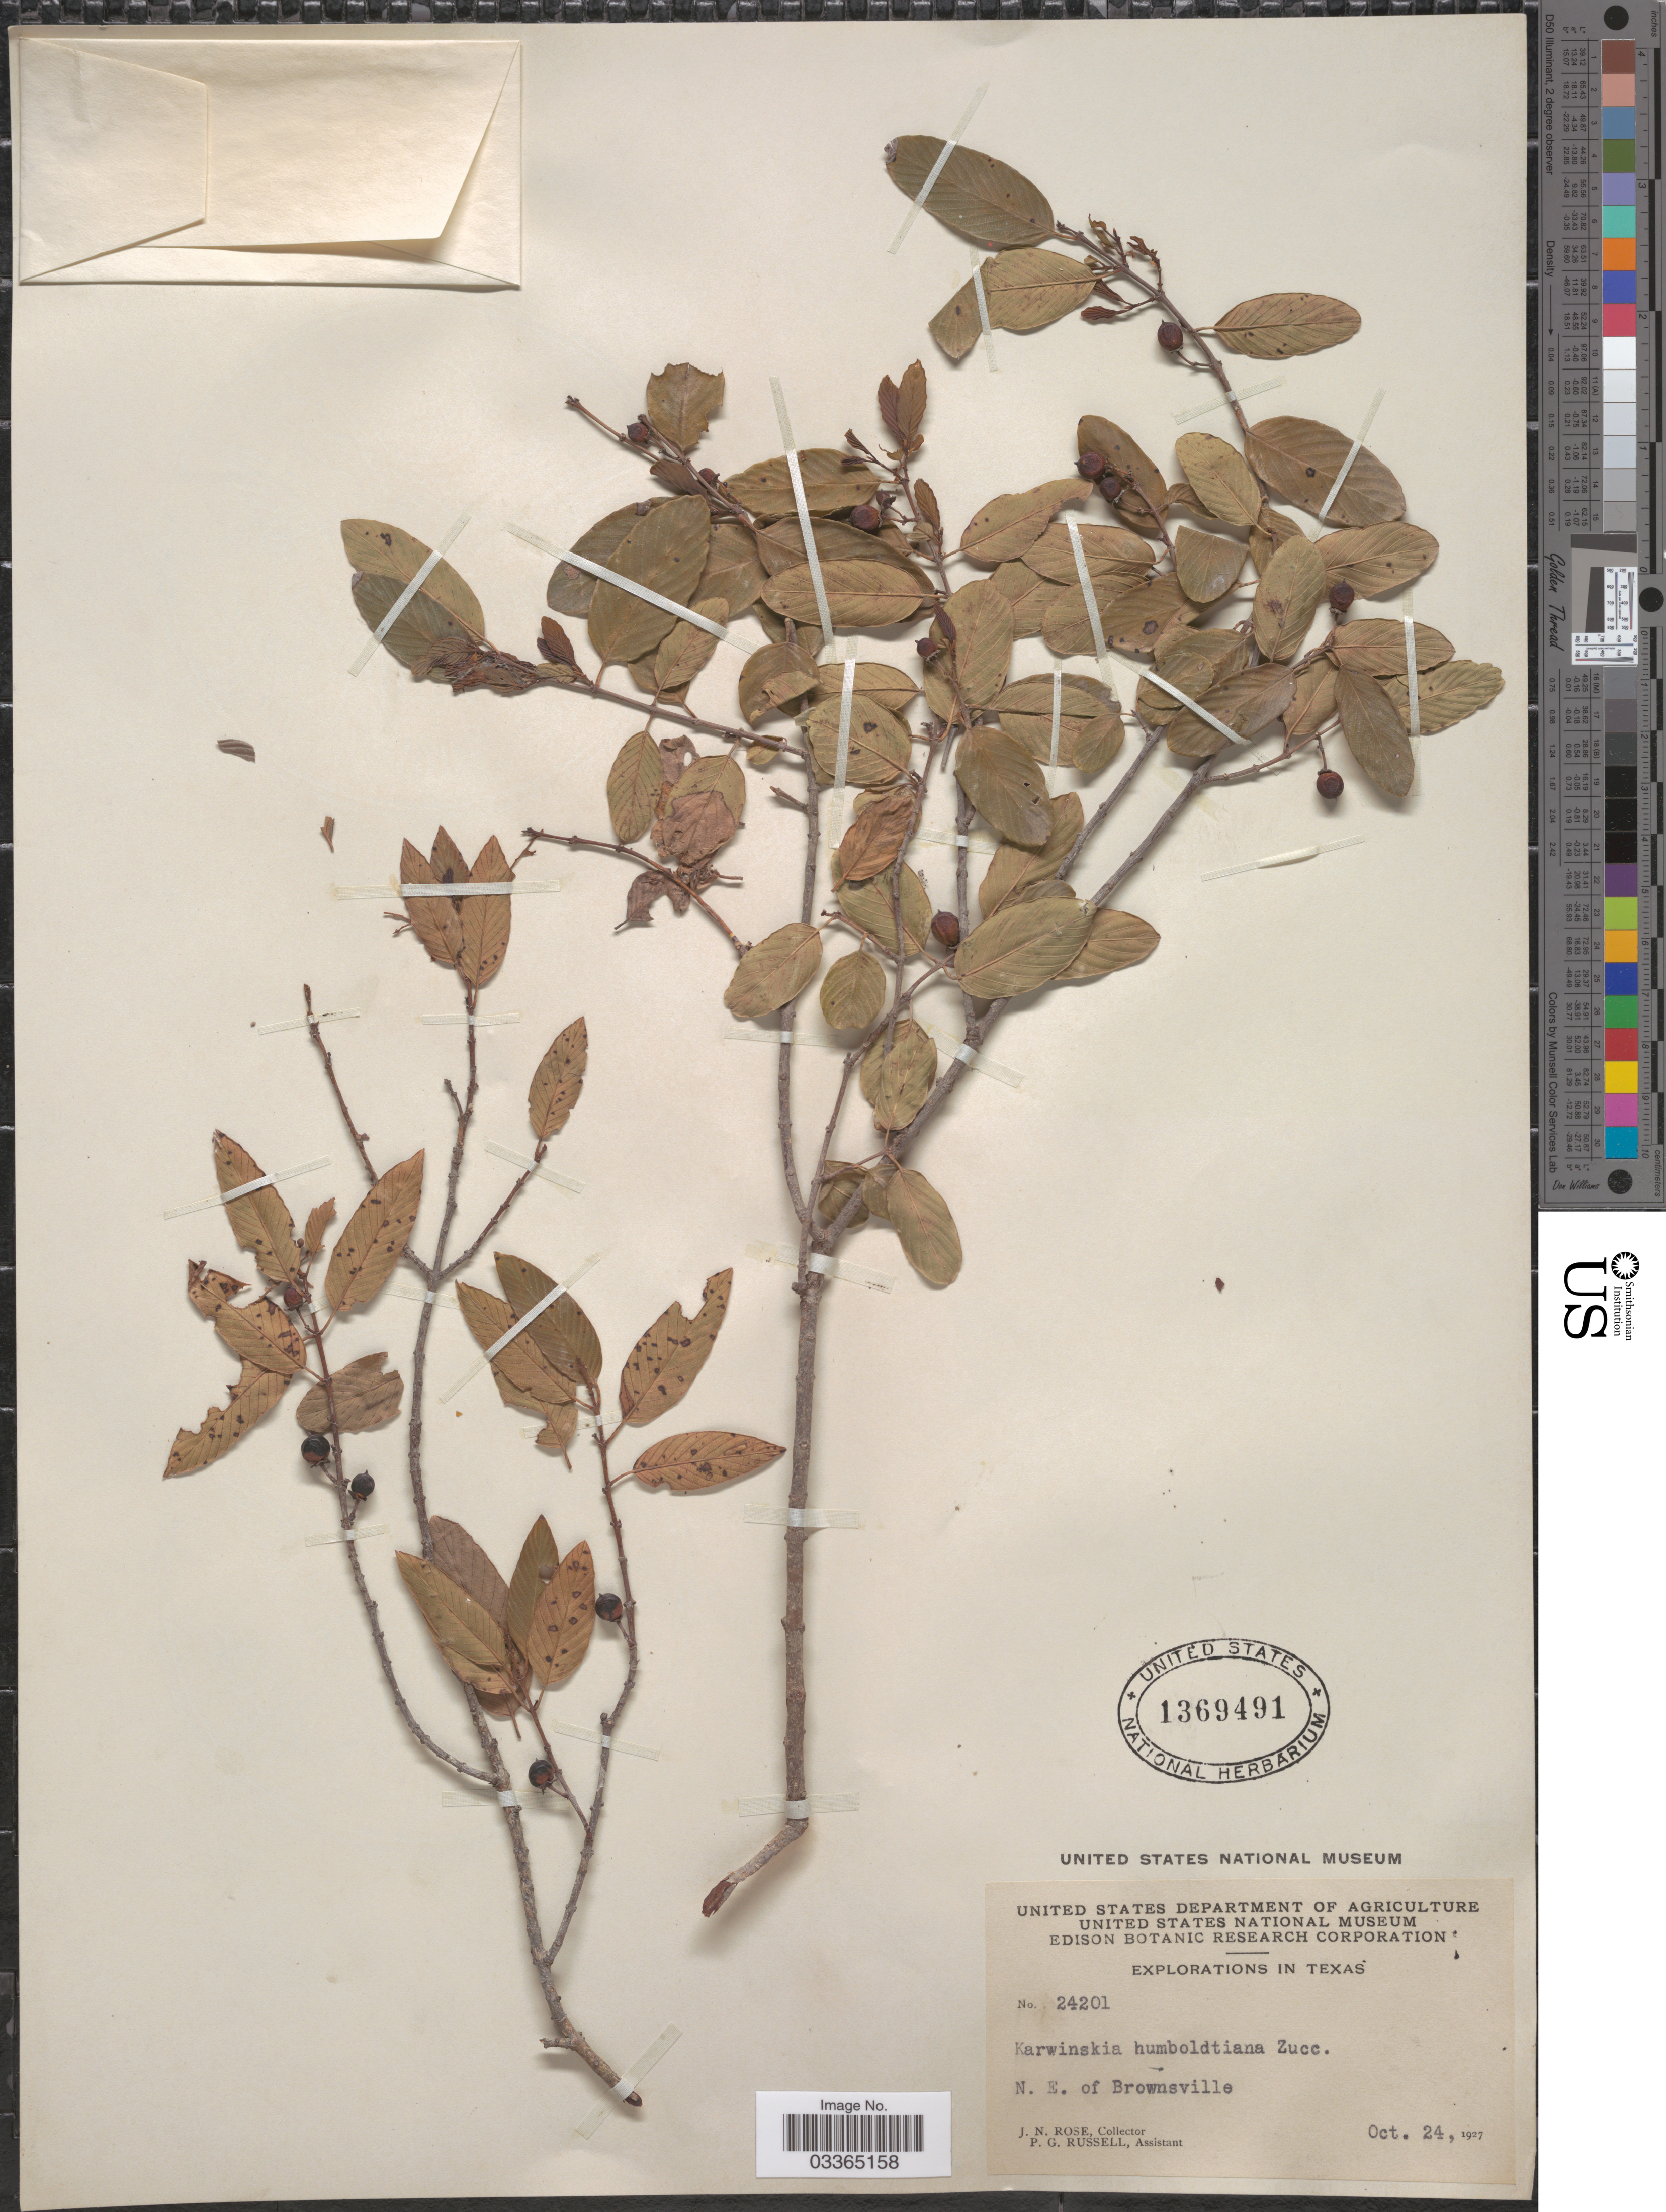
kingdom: Plantae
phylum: Tracheophyta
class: Magnoliopsida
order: Rosales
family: Rhamnaceae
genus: Karwinskia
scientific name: Karwinskia humboldtiana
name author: (Schult.) Zucc.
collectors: J. N. Rose & P. G. Russell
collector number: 24201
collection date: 1927-10-24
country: United States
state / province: Texas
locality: N. E. of Brownsville.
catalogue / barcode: US 1369491